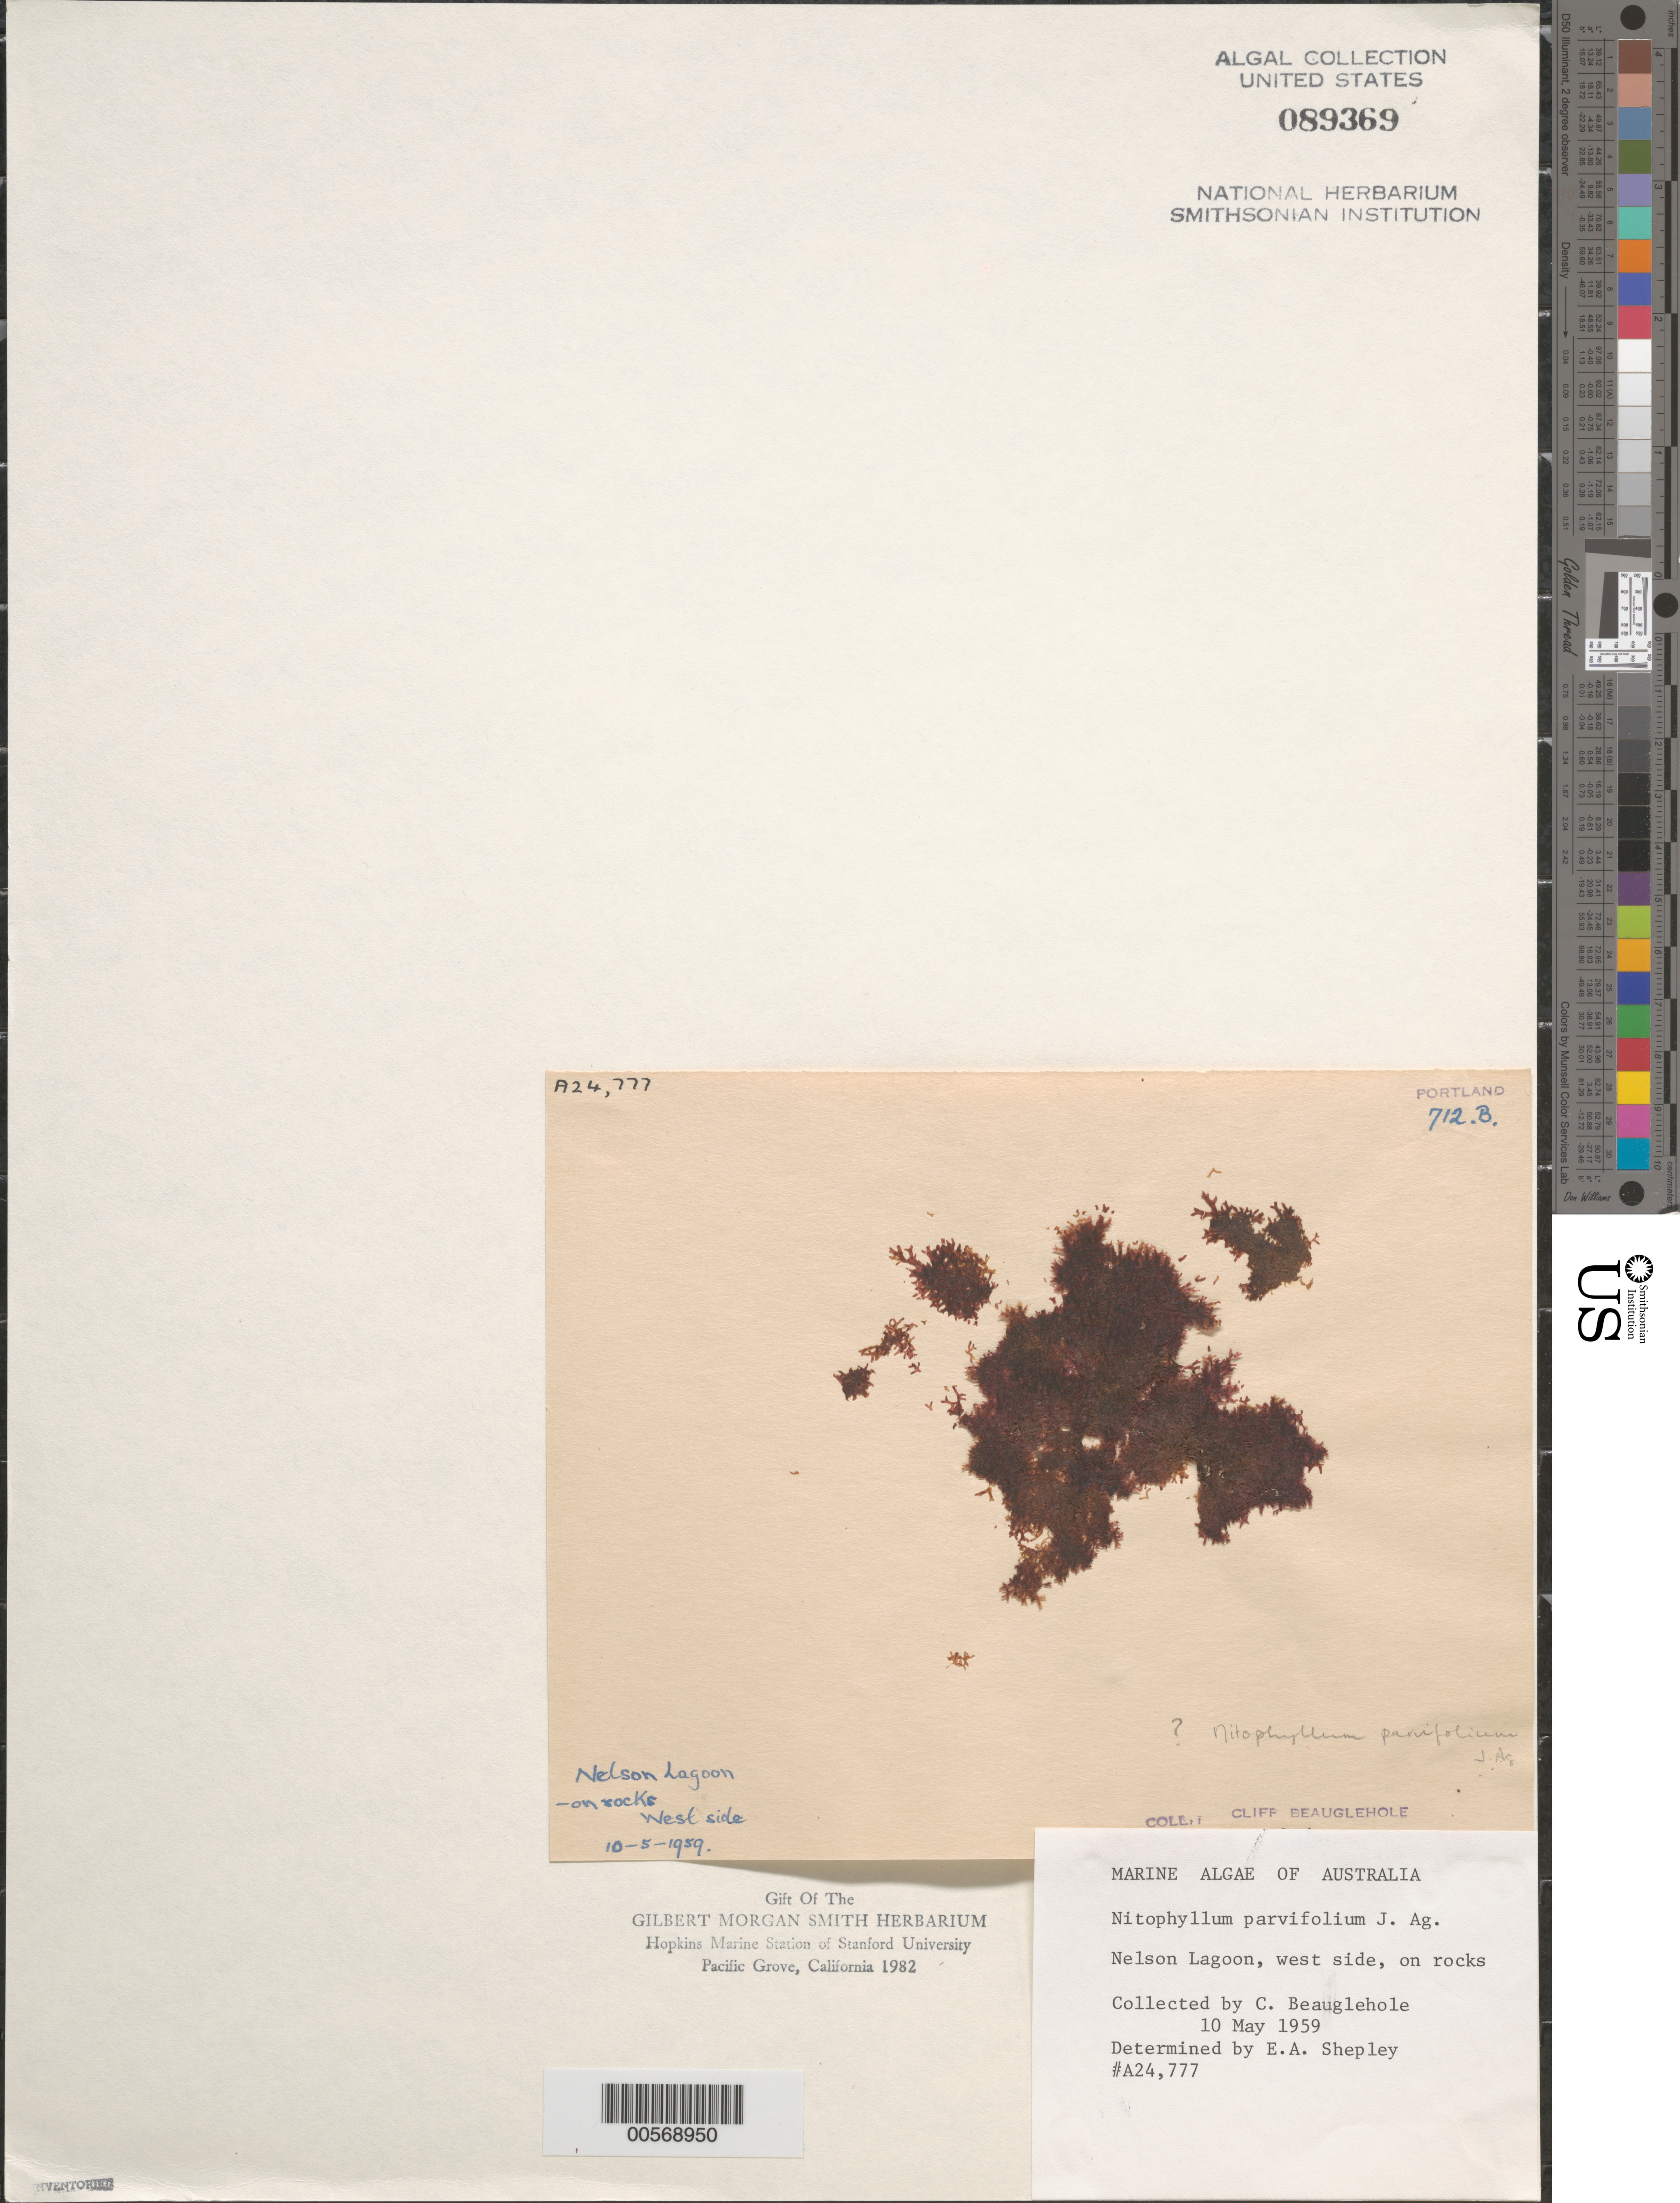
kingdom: Plantae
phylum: Rhodophyta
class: Florideophyceae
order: Ceramiales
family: Delesseriaceae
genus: Hymenena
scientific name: Hymenena multipartita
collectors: A. Beauglehole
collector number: A24777 & 712B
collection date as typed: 10 May 1959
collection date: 1959-05-10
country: Australia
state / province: Victoria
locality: Nelson lagoon, portland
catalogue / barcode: US 89369